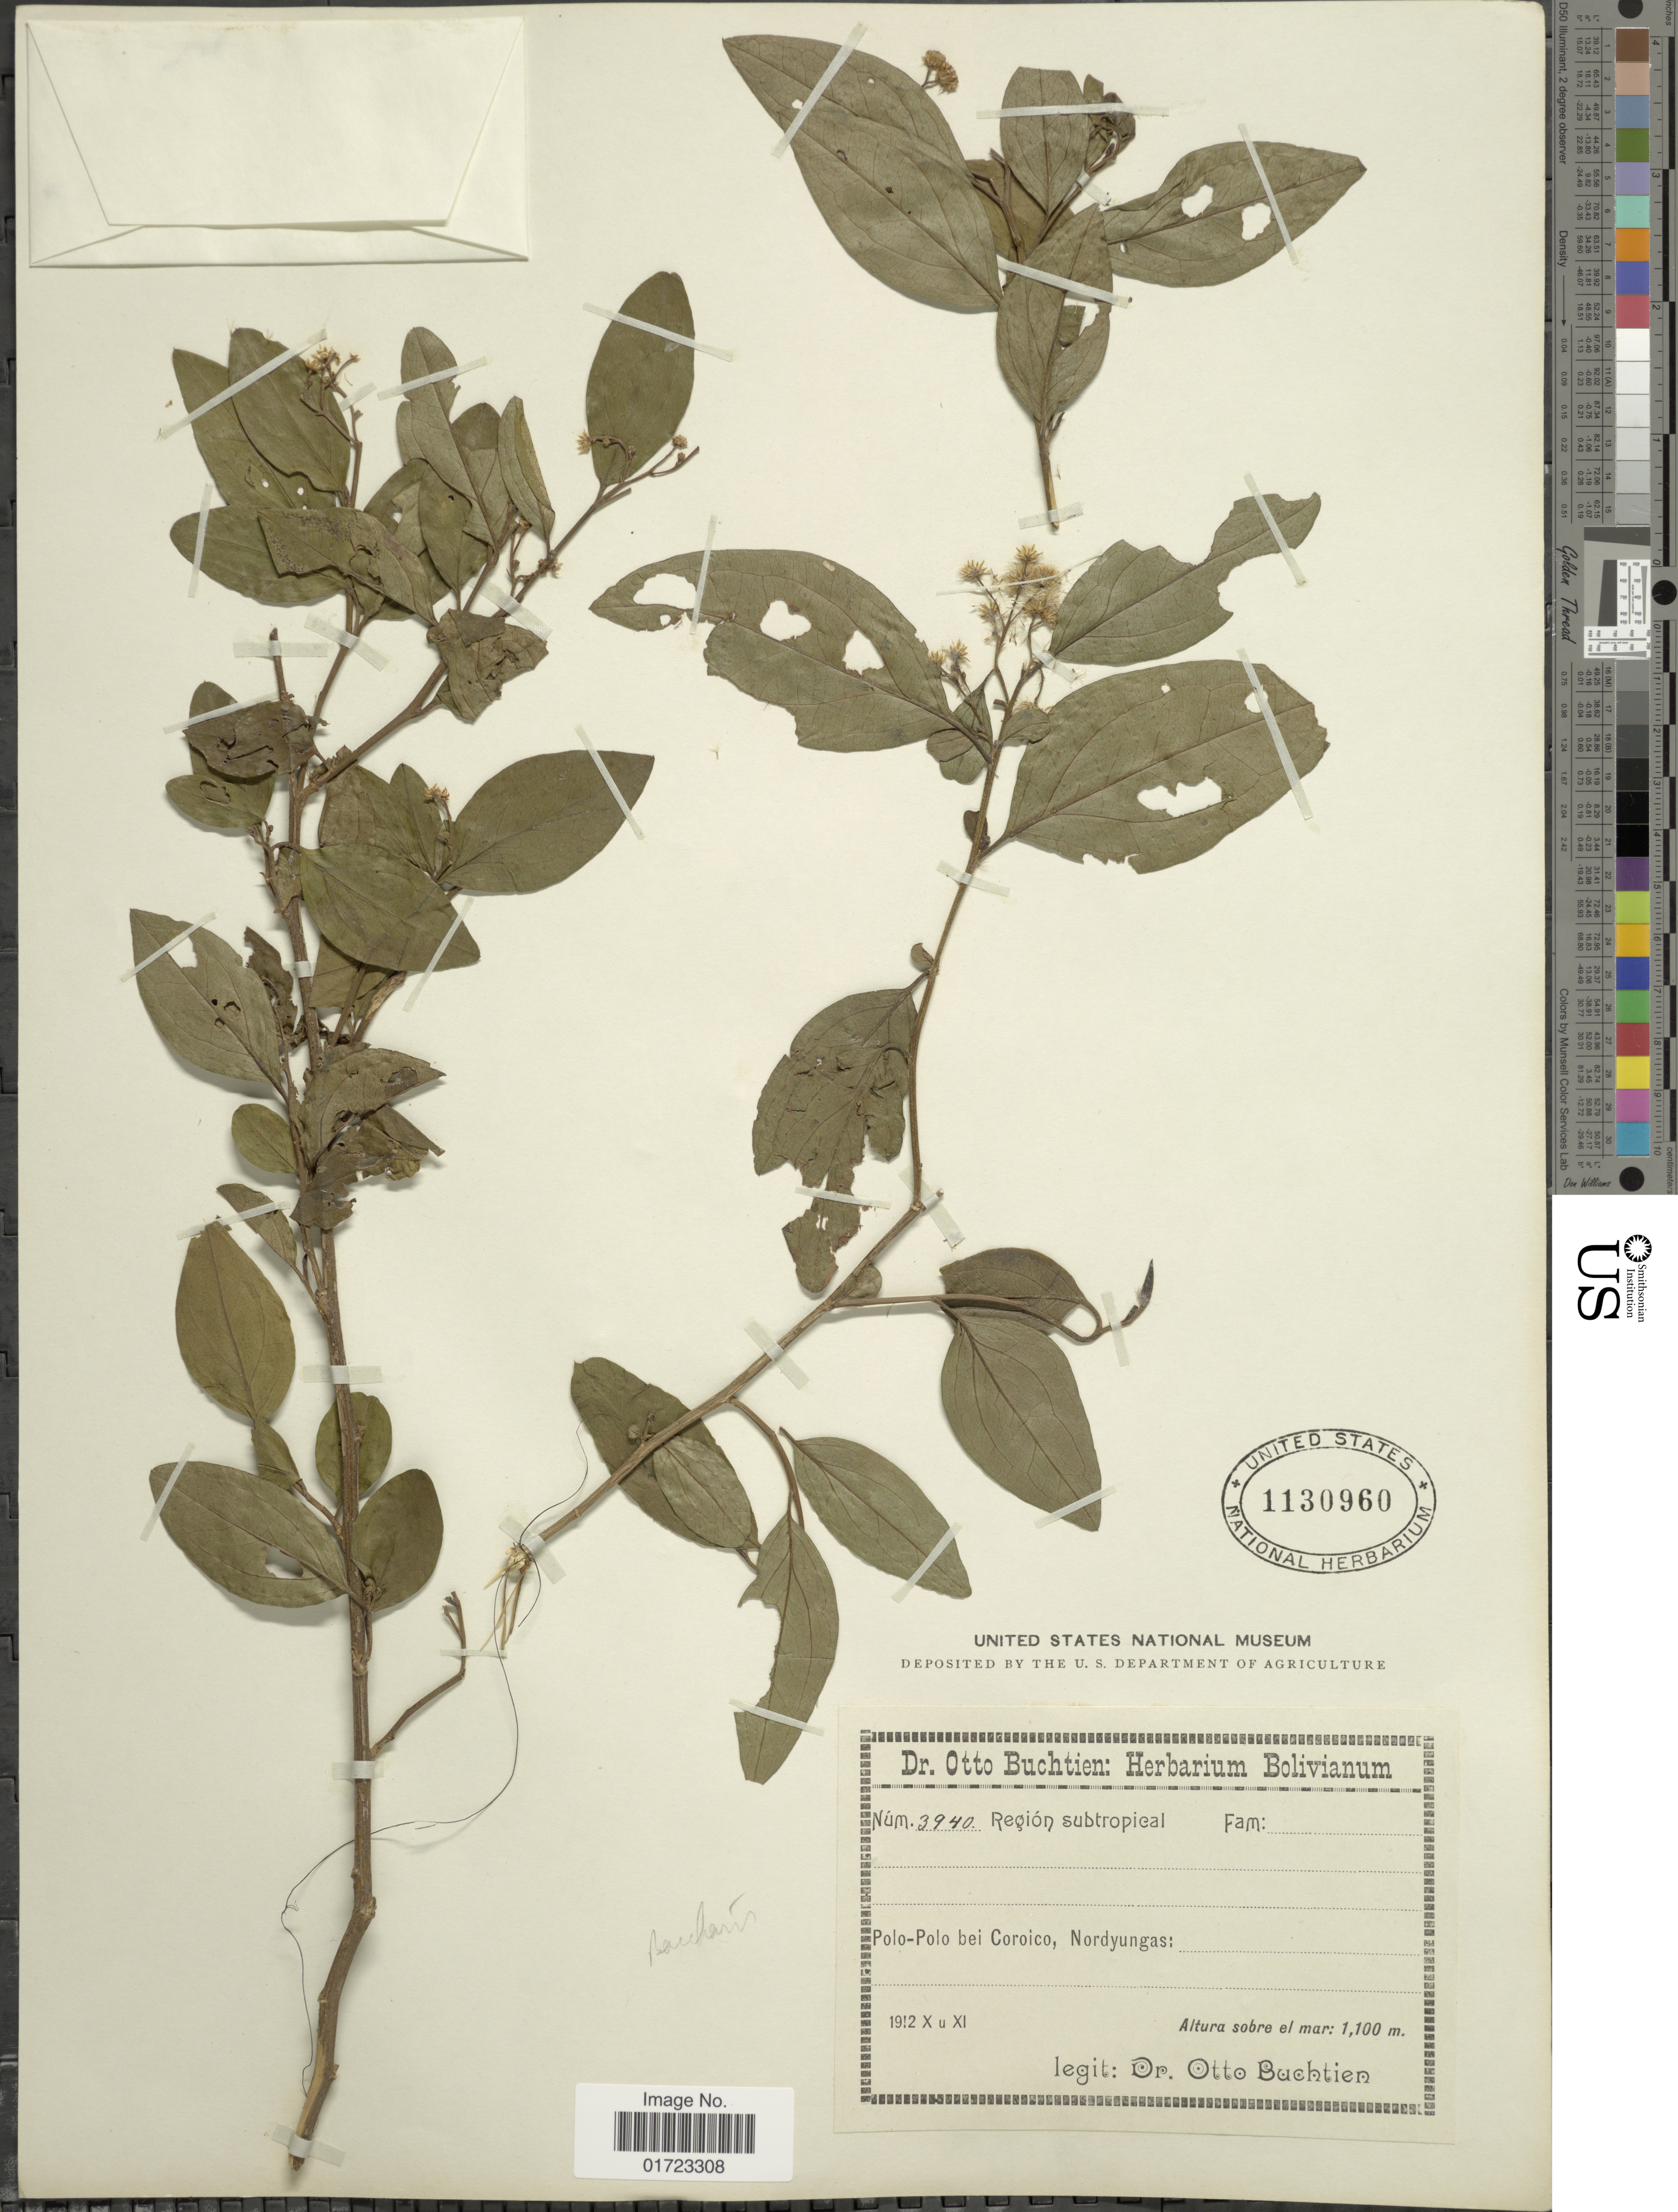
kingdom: Plantae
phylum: Tracheophyta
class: Magnoliopsida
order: Asterales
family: Asteraceae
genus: Baccharis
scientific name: Baccharis quitensis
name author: Kunth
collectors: O. Buchtien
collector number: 3940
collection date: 1912-10/1912-11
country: Bolivia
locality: Polo-Polo bei Coroico, Nordyungas.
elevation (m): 1100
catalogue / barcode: US 1130960